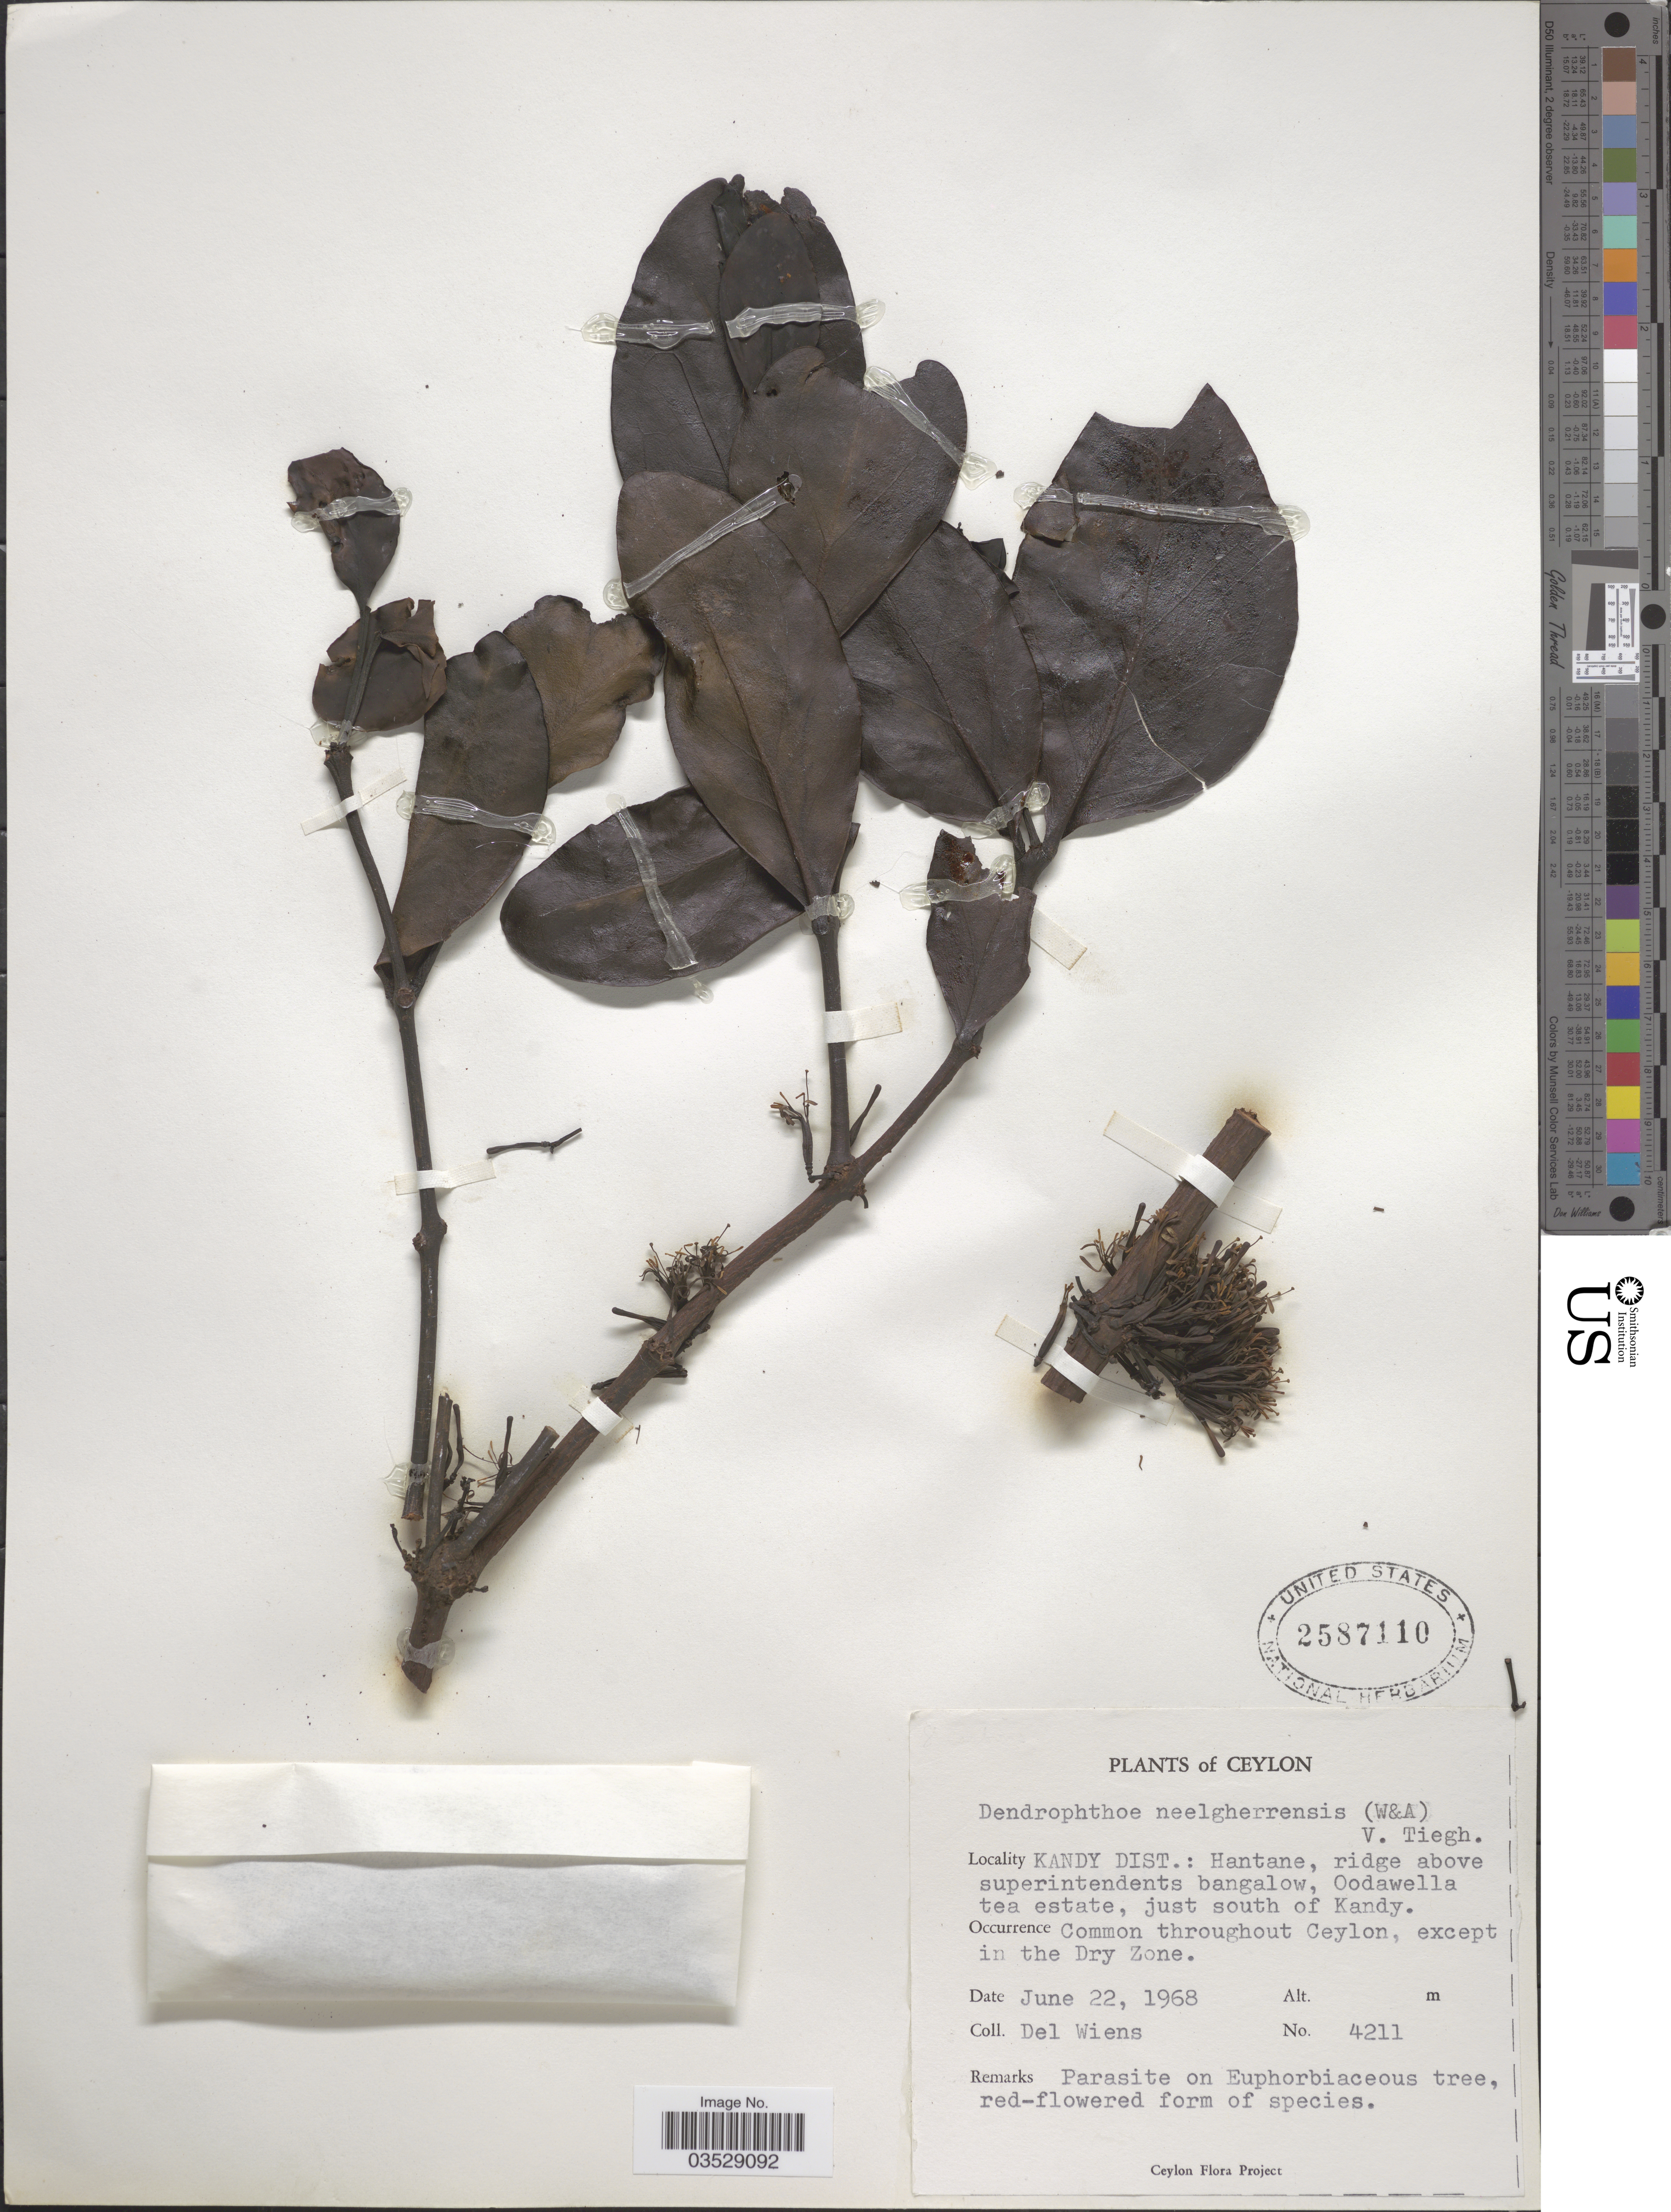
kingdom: Plantae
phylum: Tracheophyta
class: Magnoliopsida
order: Santalales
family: Loranthaceae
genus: Dendrophthoe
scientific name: Dendrophthoe trigona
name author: (Wight & Arn.) Danser ex Santapau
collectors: D. Wiens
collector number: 4211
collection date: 1968-06-22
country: Sri Lanka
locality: Ceylon. Kandy Dist.: Hantane, ridge above superintendents bangalow, Oodawella tea estate, just south of Kandy. Throughout Ceylon.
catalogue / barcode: US 2587110